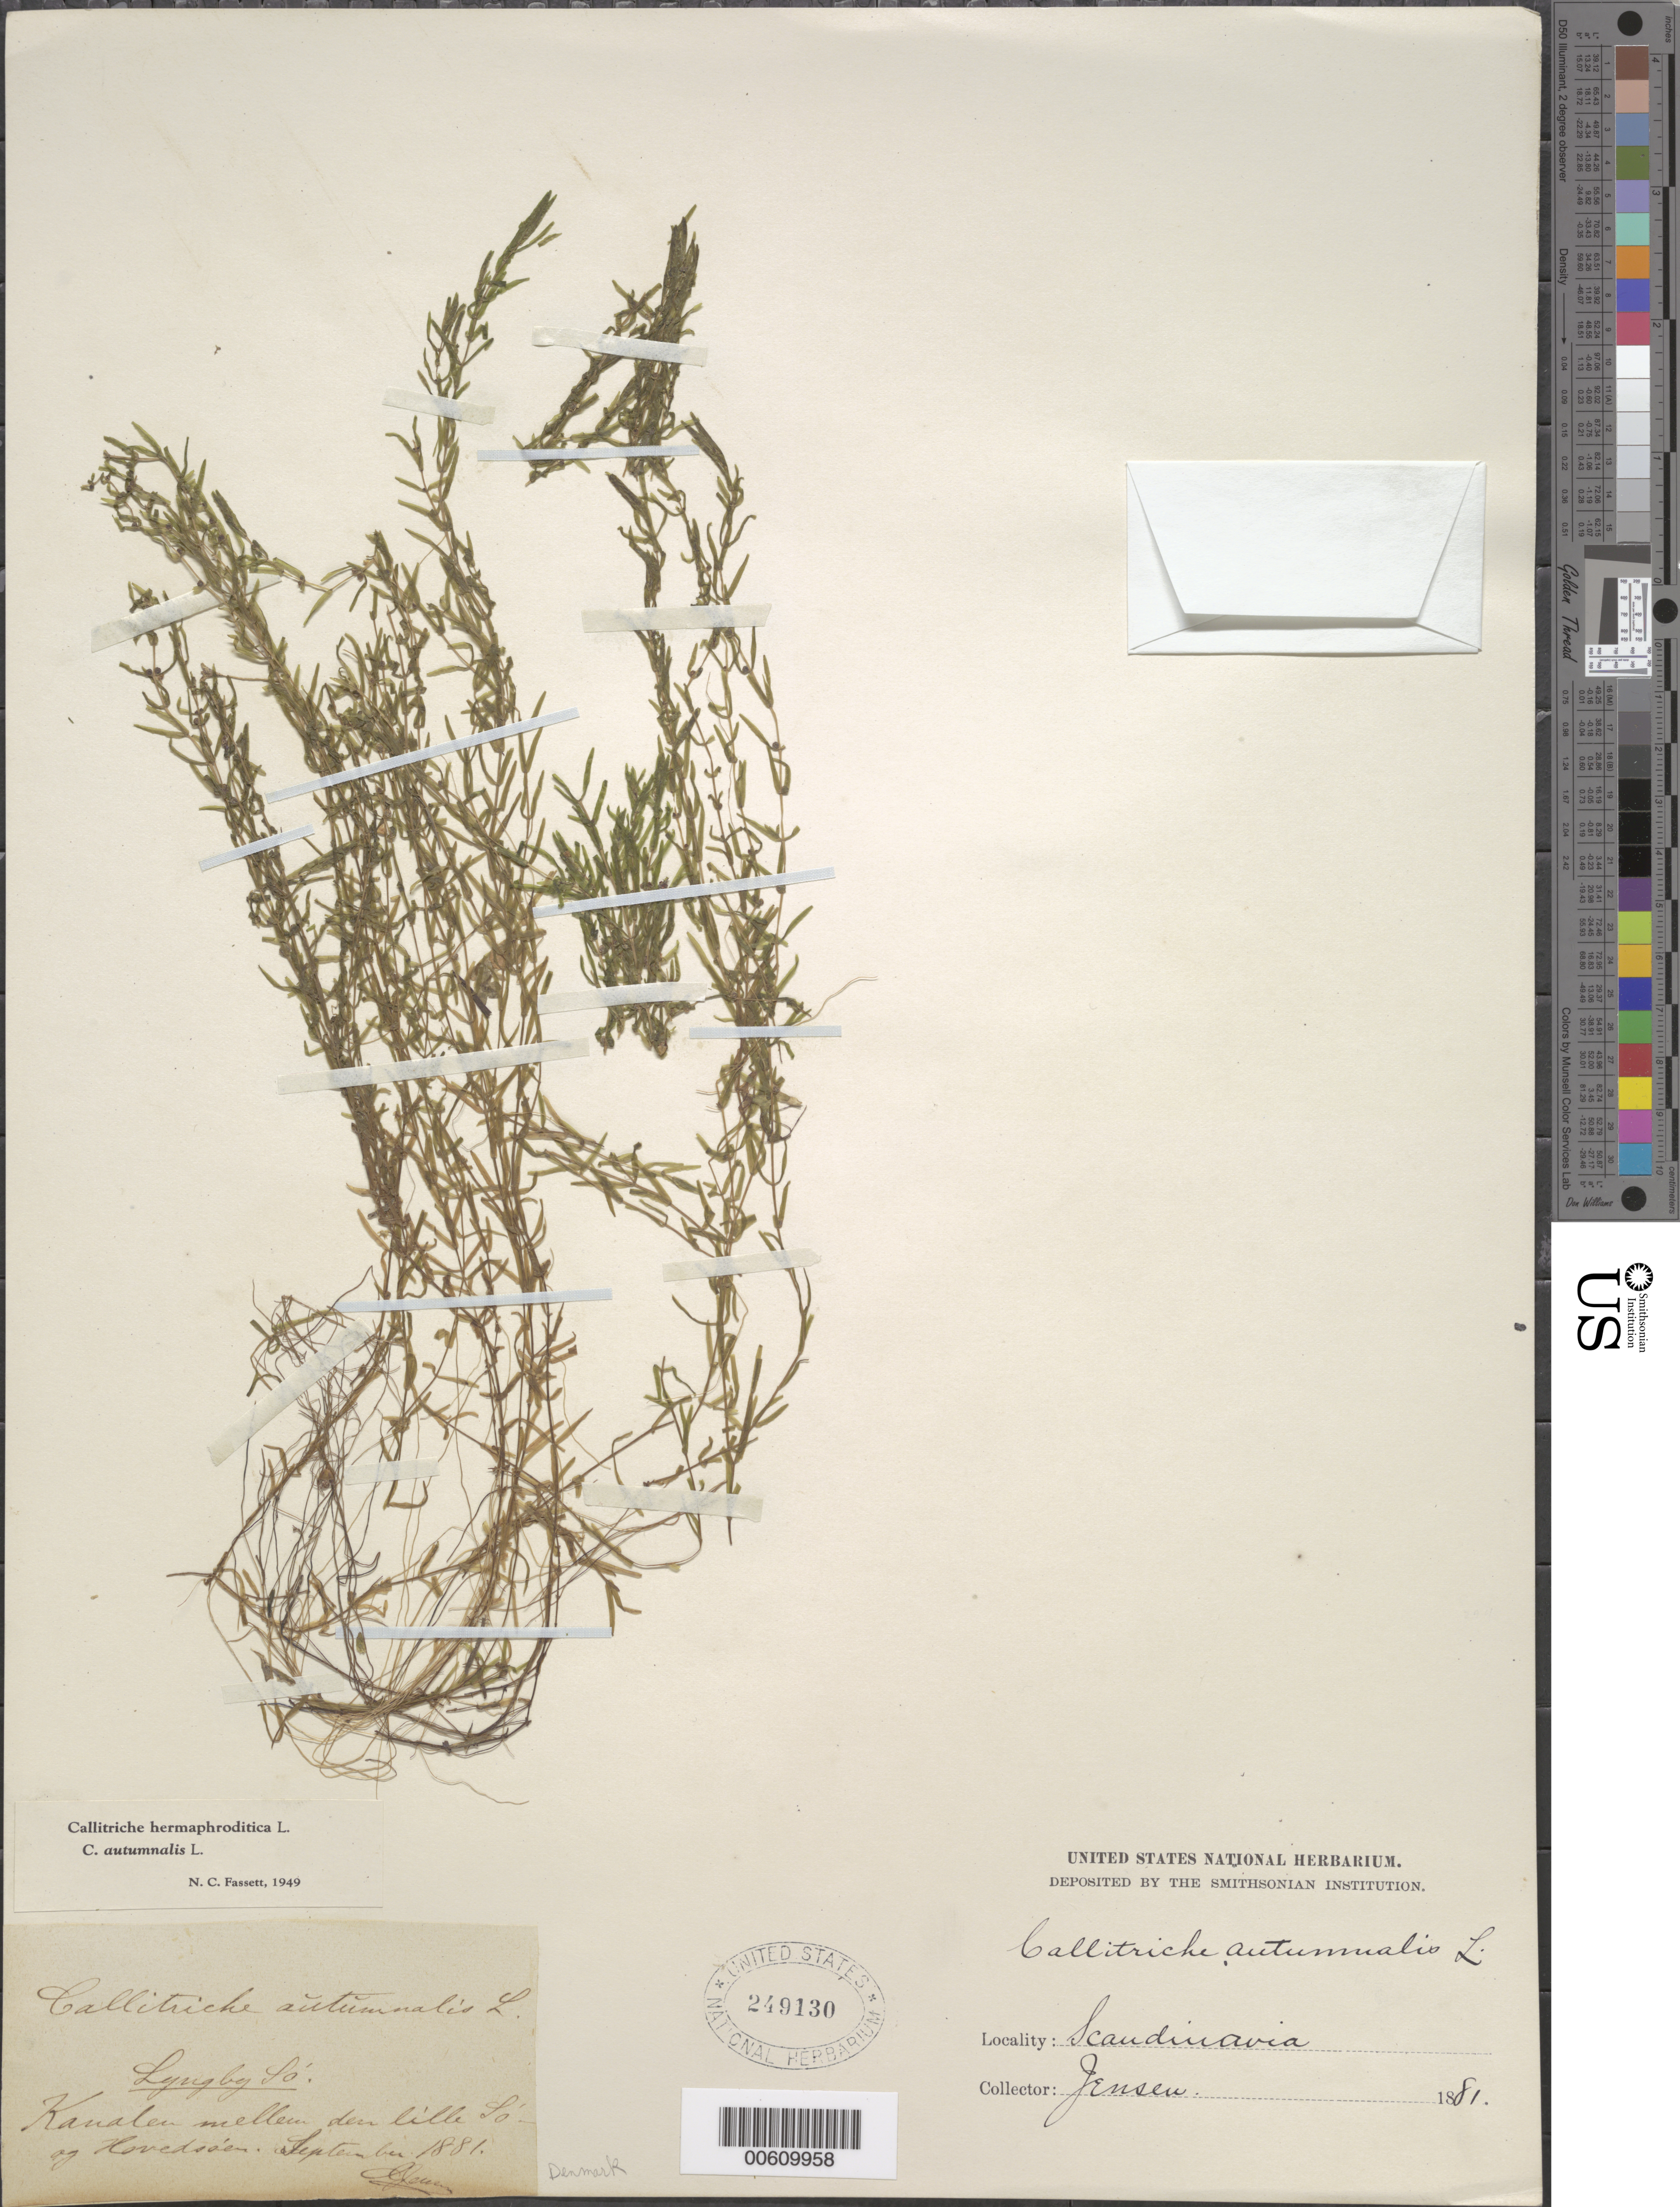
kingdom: Plantae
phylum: Tracheophyta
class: Magnoliopsida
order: Lamiales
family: Plantaginaceae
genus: Callitriche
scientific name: Callitriche hermaphroditica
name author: L.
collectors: D. Jensen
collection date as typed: Sep 1881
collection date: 1881-09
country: Denmark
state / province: Nordjylland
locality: Lyngby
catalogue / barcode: US 249130